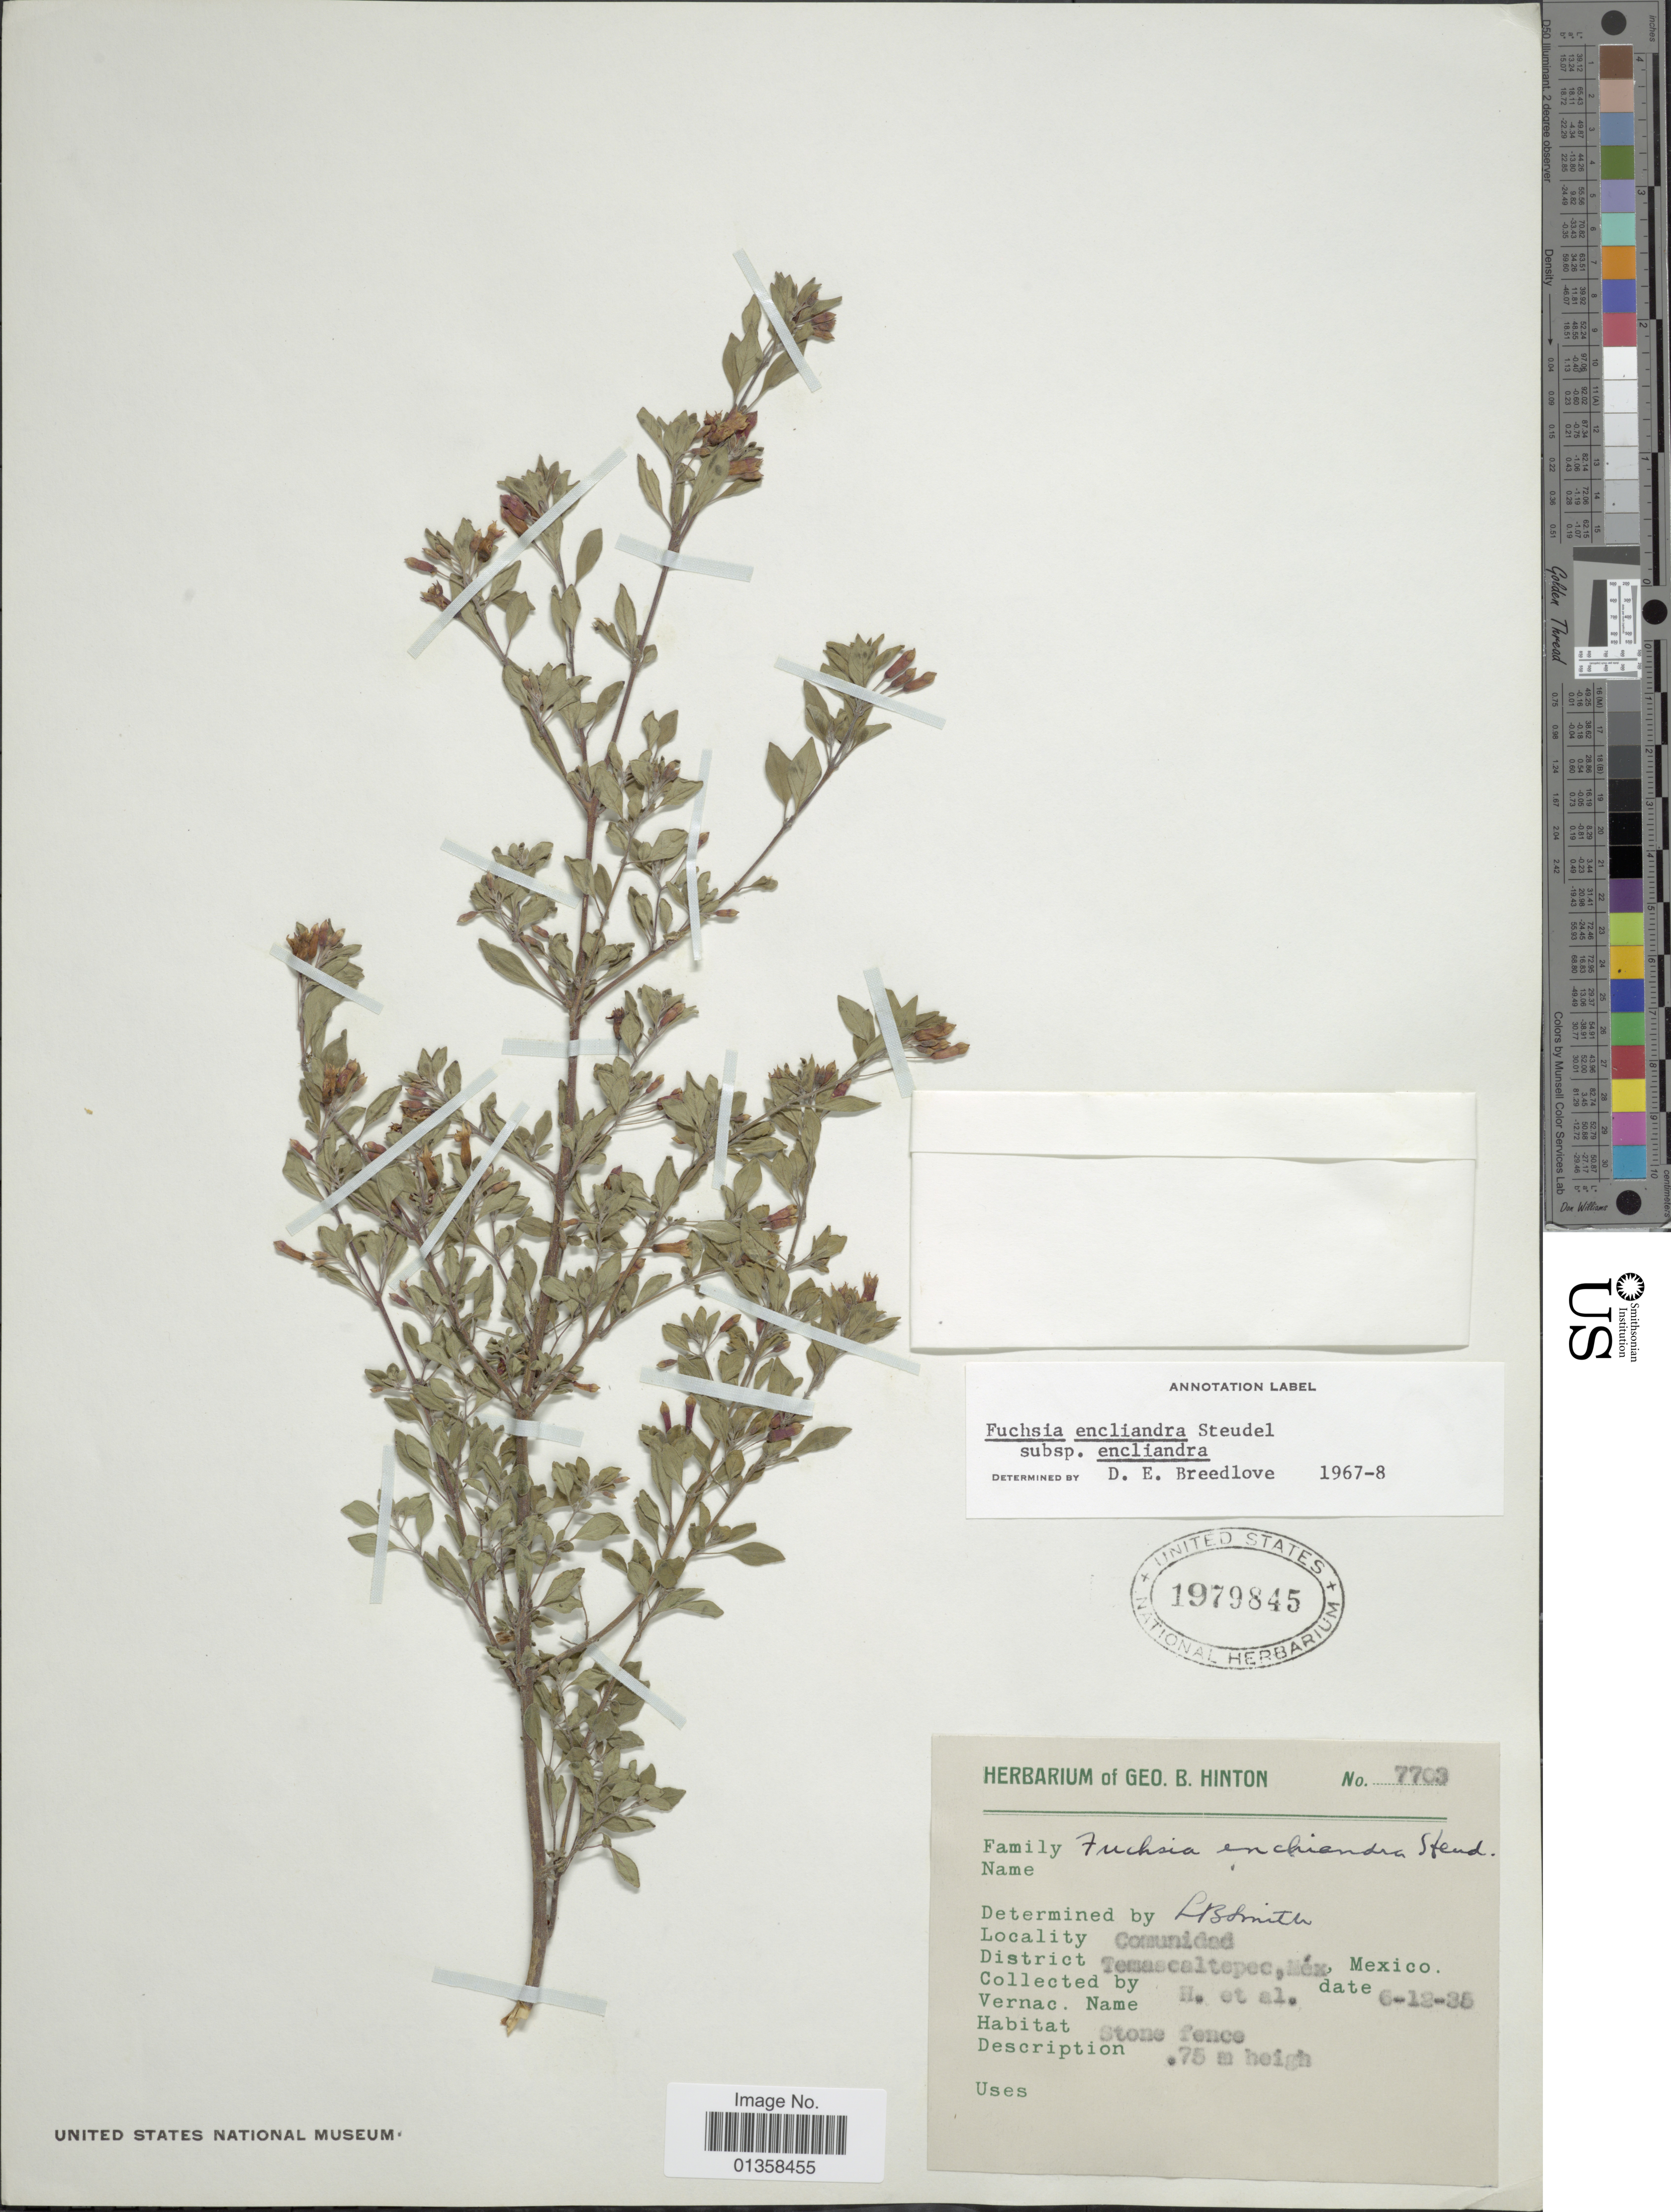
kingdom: Plantae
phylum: Tracheophyta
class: Magnoliopsida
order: Myrtales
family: Onagraceae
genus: Fuchsia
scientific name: Fuchsia encliandra subsp. encliandra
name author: Steud.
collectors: G. B. Hinton & et al.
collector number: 7703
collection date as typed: Transcribed d/m/y: 12/6/35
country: Mexico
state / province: México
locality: Comunidad, District Temascaltepec, Mex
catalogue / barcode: US 1979845